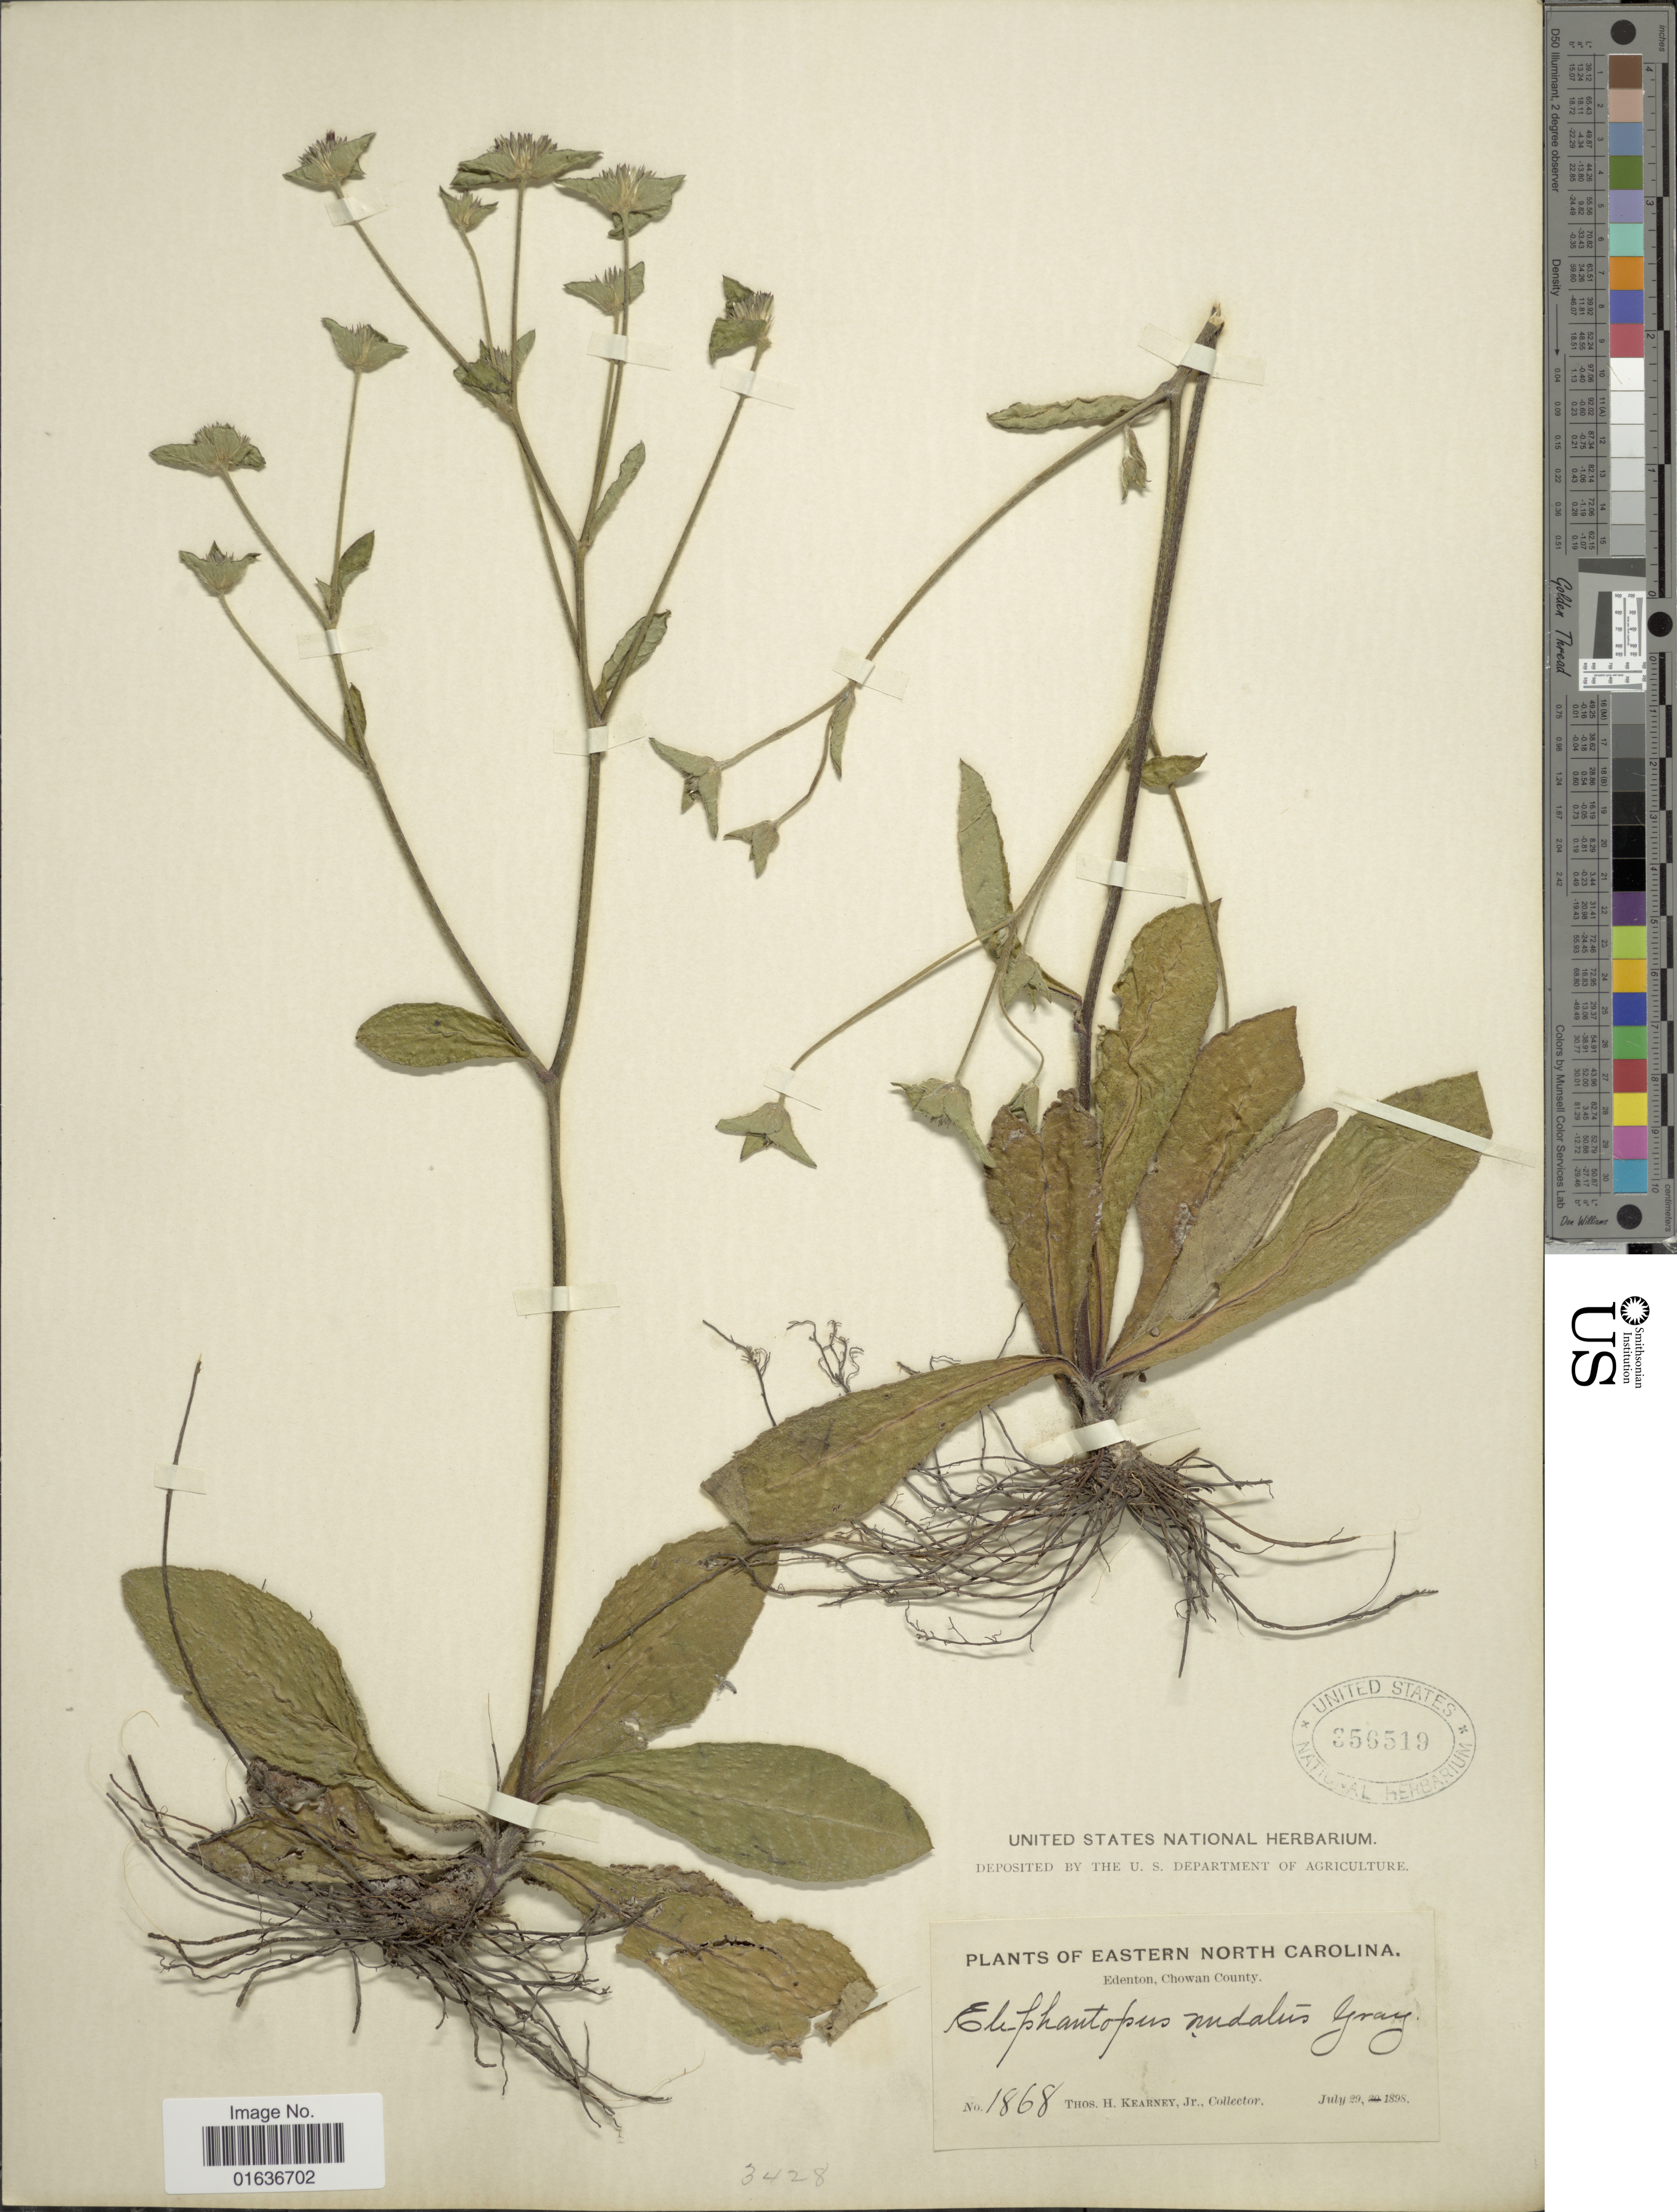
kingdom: Plantae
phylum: Tracheophyta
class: Magnoliopsida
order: Asterales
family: Asteraceae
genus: Elephantopus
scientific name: Elephantopus nudatus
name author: A. Gray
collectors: T. H. Kearney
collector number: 1868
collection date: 1898-07-29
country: United States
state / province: North Carolina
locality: Eastern North Carolina, Edenton, Chowan County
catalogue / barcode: US 356519